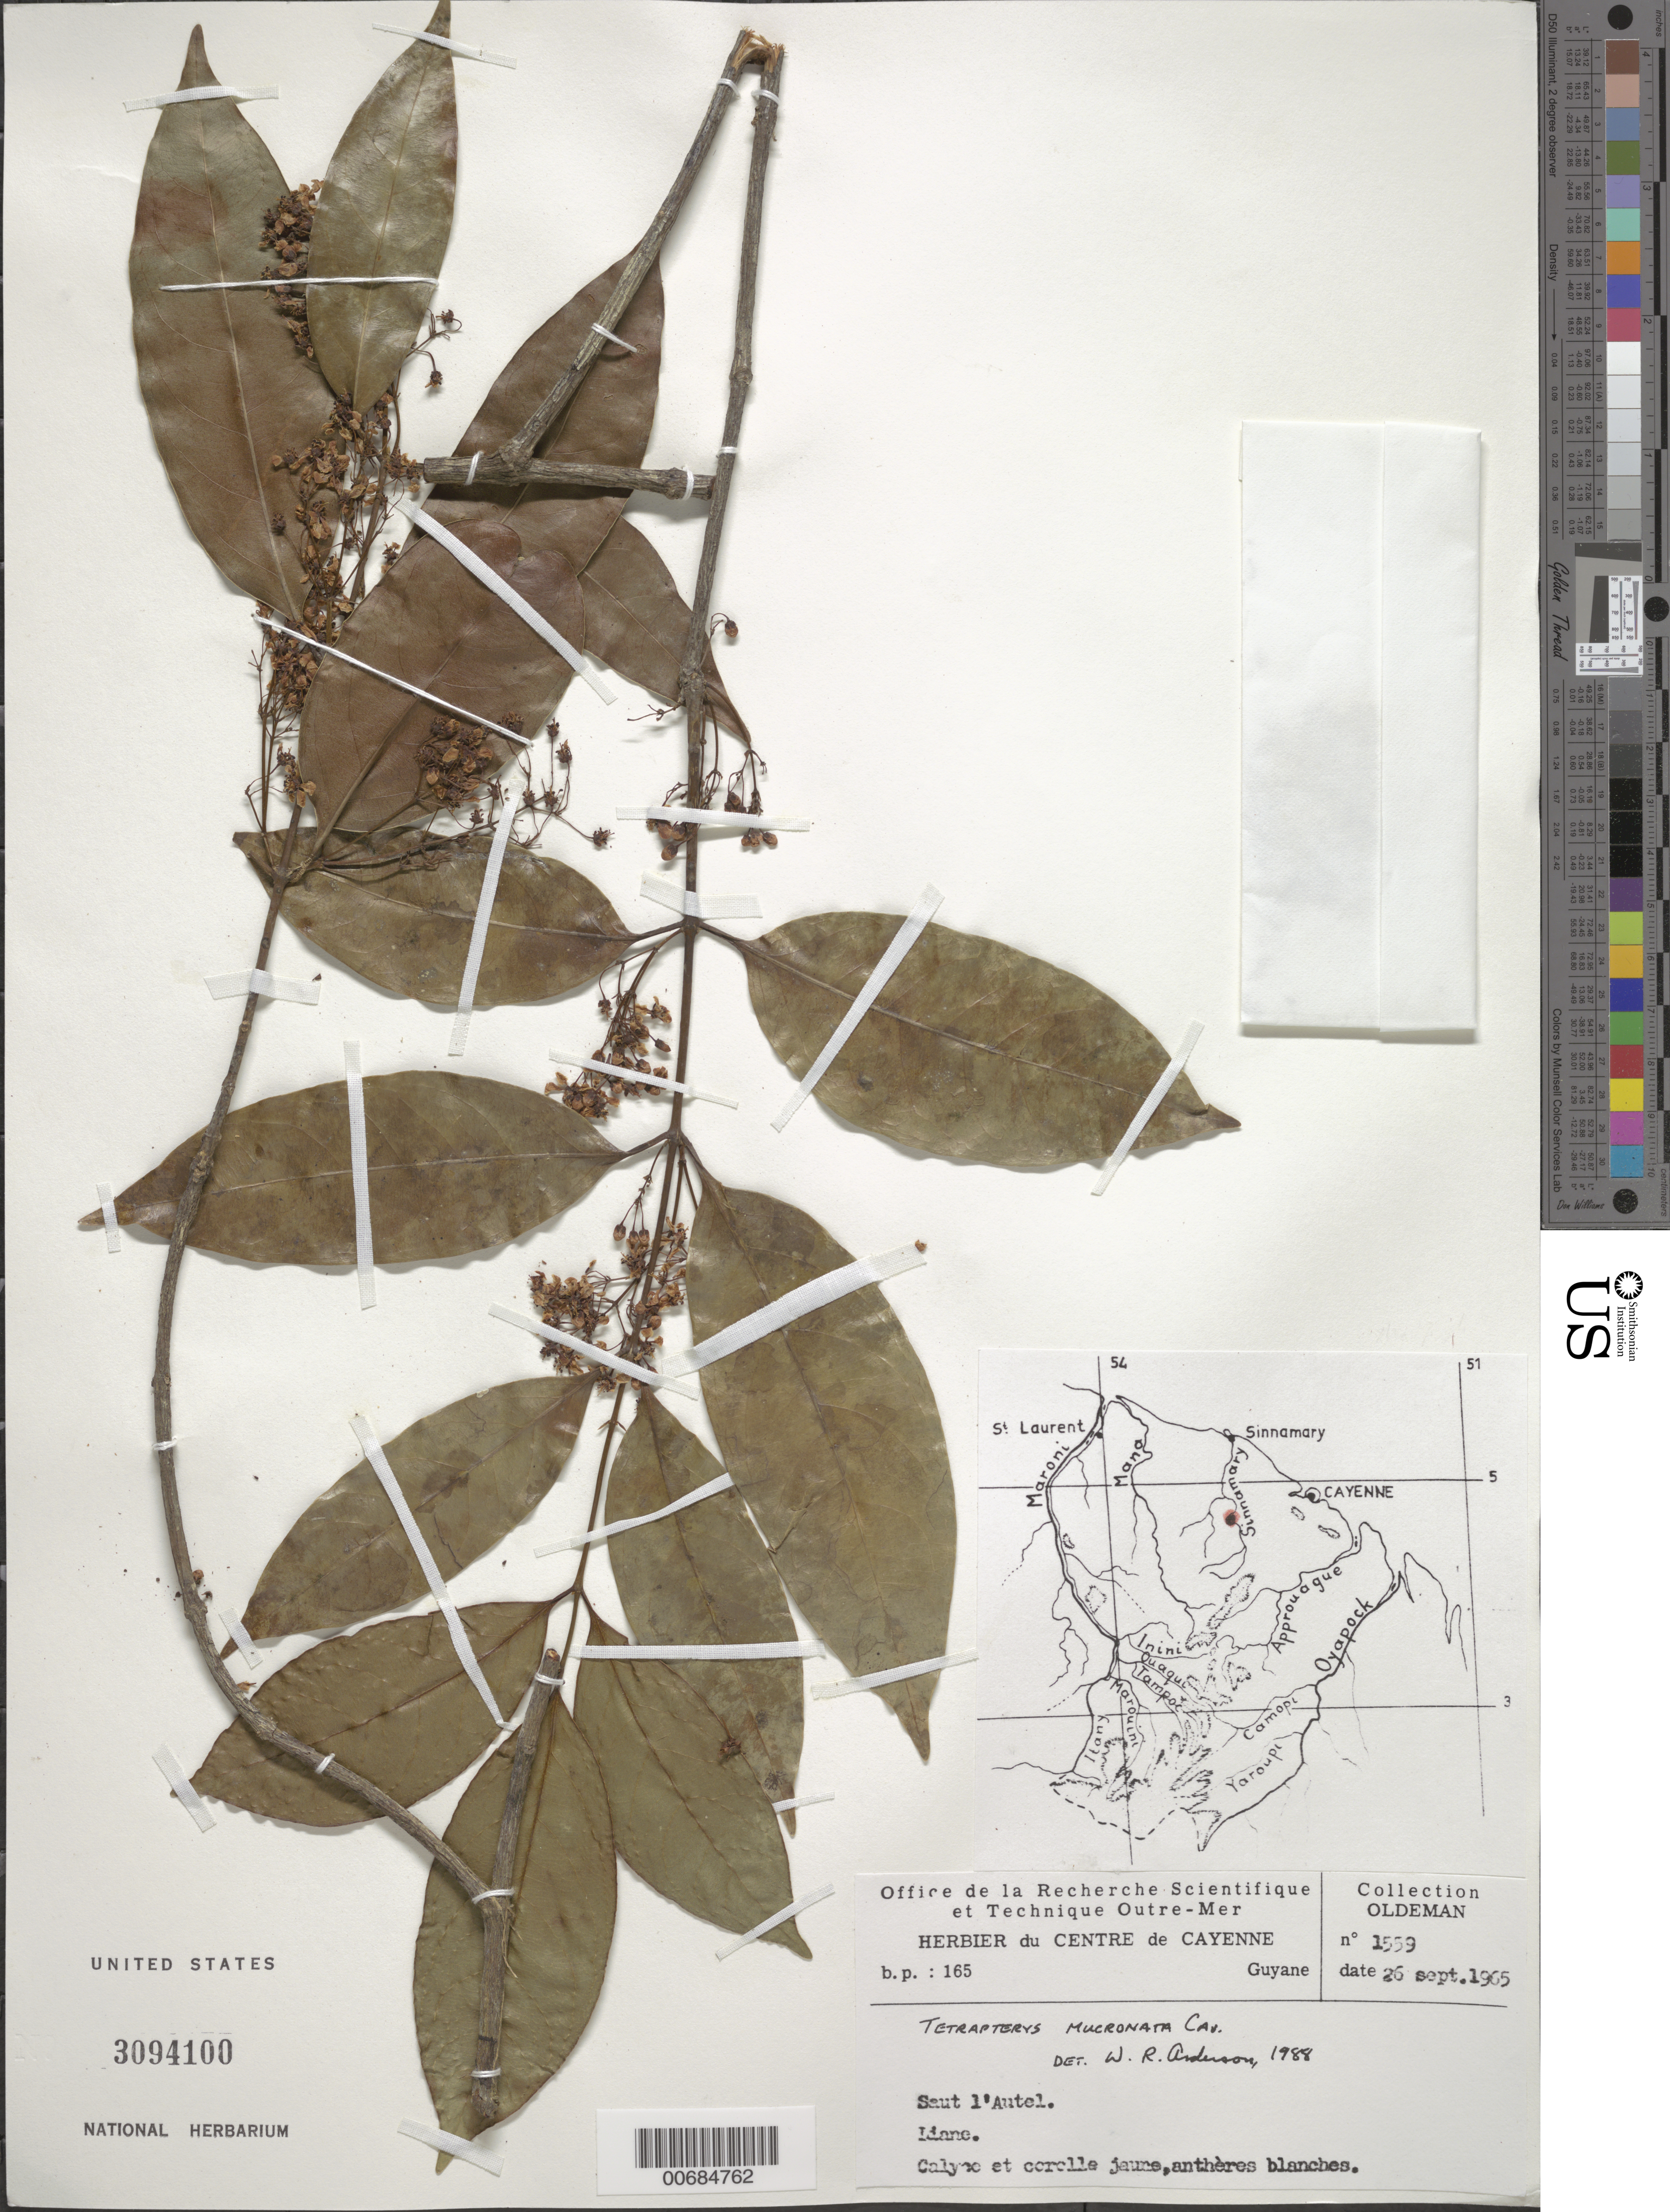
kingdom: Plantae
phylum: Tracheophyta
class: Magnoliopsida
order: Malpighiales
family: Malpighiaceae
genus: Tetrapterys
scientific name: Tetrapterys mucronata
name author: Cav.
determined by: Anderson, W. R., (MICH), University of Michigan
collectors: R. Oldeman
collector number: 1559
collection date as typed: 26-Sep-65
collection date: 1965-09-26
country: French Guiana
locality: Saut l'Autel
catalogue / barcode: US 3094100